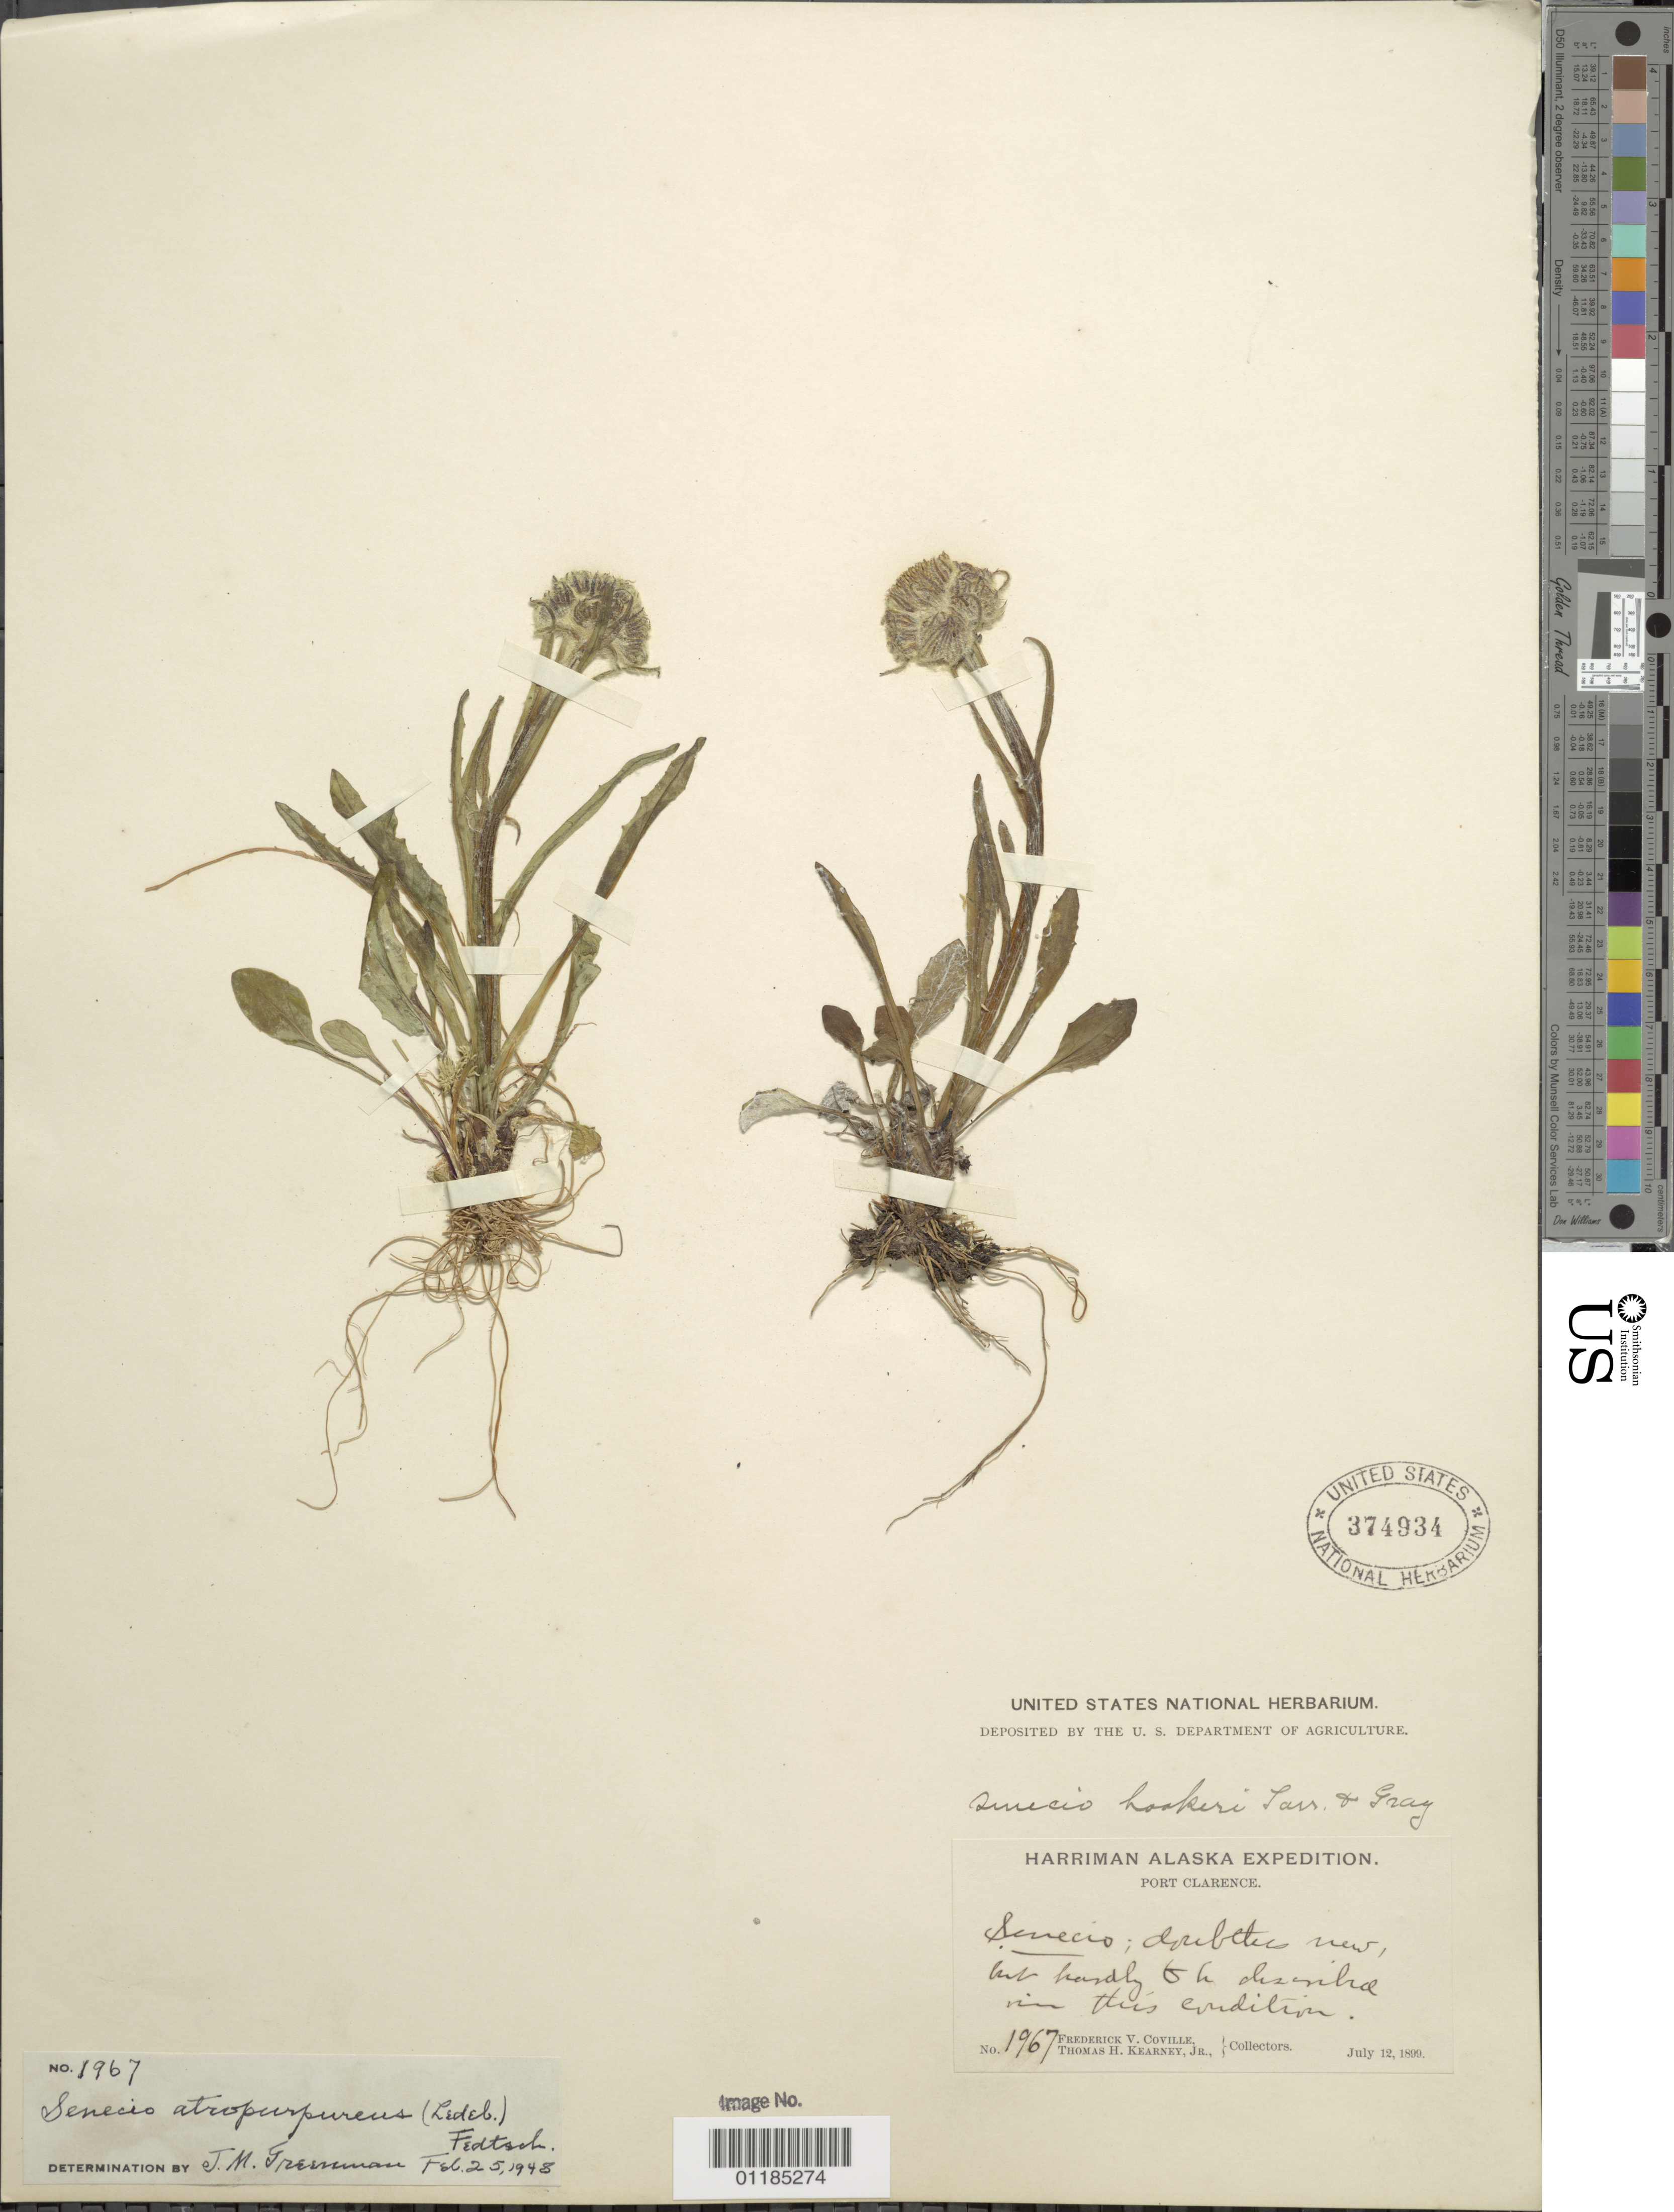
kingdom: Plantae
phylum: Tracheophyta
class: Magnoliopsida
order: Asterales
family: Asteraceae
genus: Tephroseris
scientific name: Tephroseris integrifolia subsp. atropurpurea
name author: (Ledeb.) B. Nord.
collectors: F. V. Coville & T. H. Kearney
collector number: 1967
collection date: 1899-07-12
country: United States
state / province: Alaska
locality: Port Clarence.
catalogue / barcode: US 374934